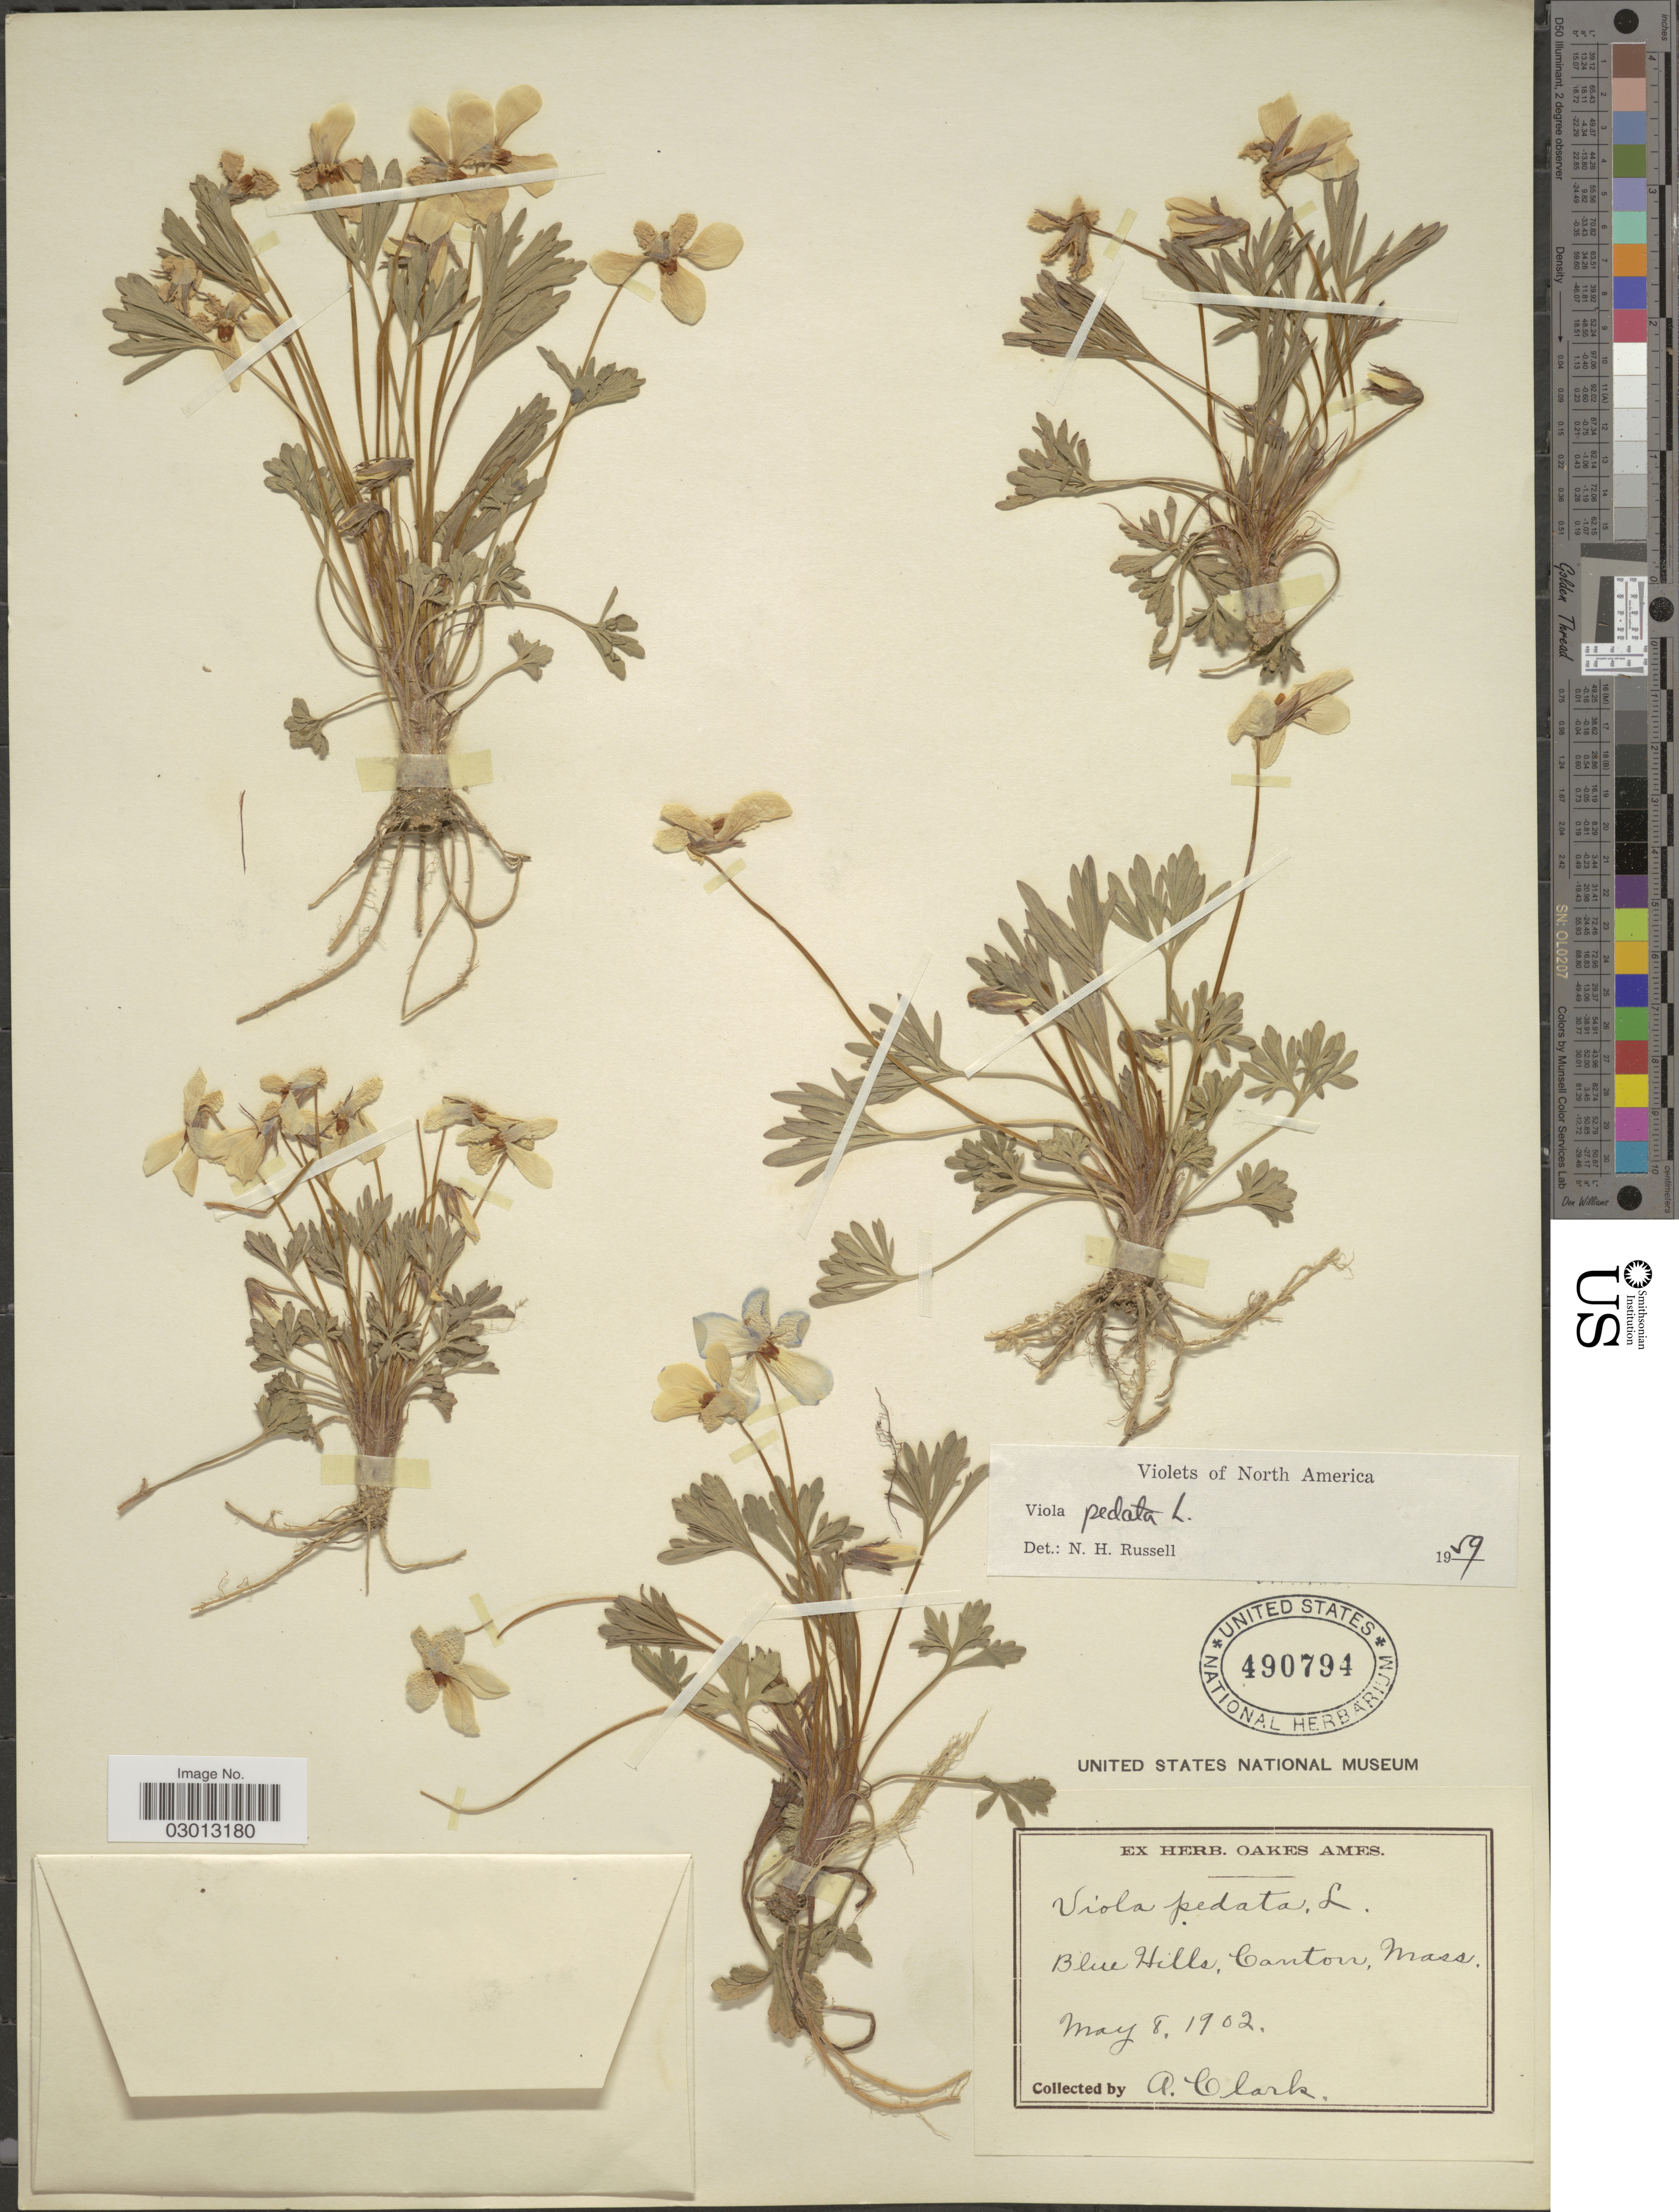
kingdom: Plantae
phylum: Tracheophyta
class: Magnoliopsida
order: Malpighiales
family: Violaceae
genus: Viola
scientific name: Viola pedata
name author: L.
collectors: A. Clark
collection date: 1902-05-18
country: United States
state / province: Massachusetts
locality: Blue Hills, Canton.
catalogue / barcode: US 490794